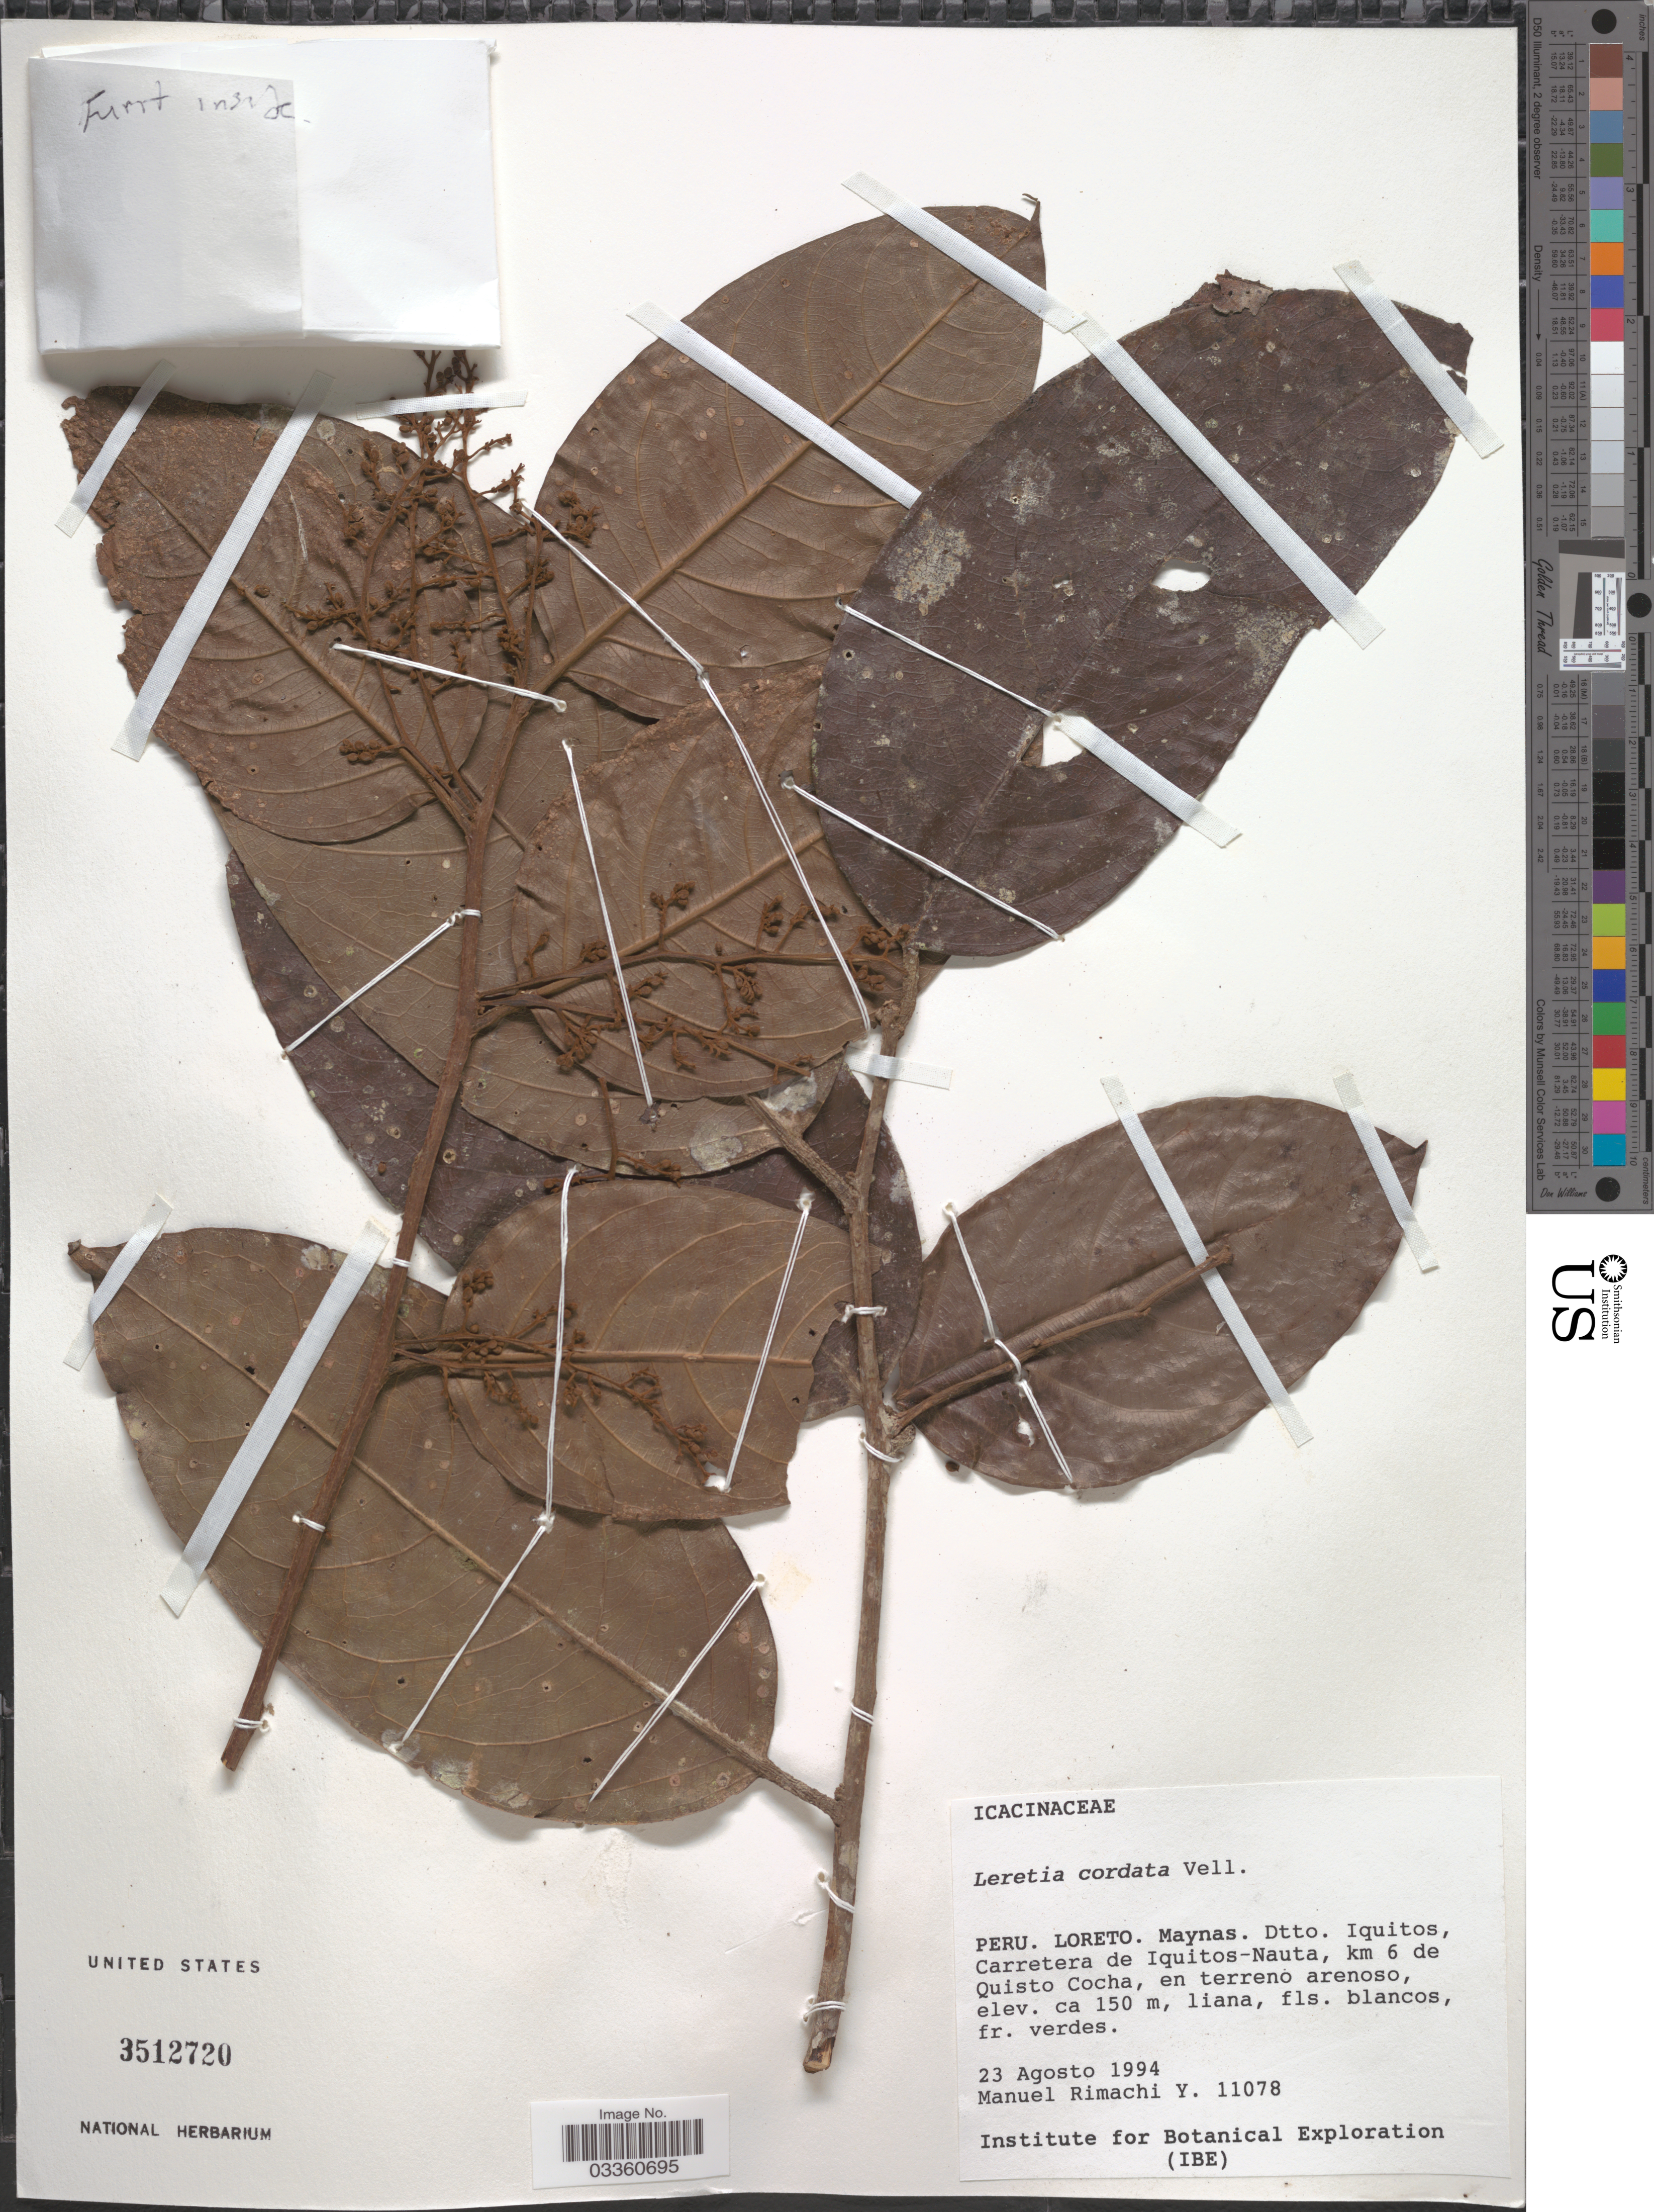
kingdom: Plantae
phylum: Tracheophyta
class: Magnoliopsida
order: Icacinales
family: Icacinaceae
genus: Leretia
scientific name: Leretia cordata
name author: Vell.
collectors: M. Rimachi Y.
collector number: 11078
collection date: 1994-08-23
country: Peru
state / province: Loreto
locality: Maynas. Dtto. Iquitos, Carretera de Iquitos-Nauta, km 6 de Quisto Cocha.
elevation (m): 150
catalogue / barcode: US 3512720